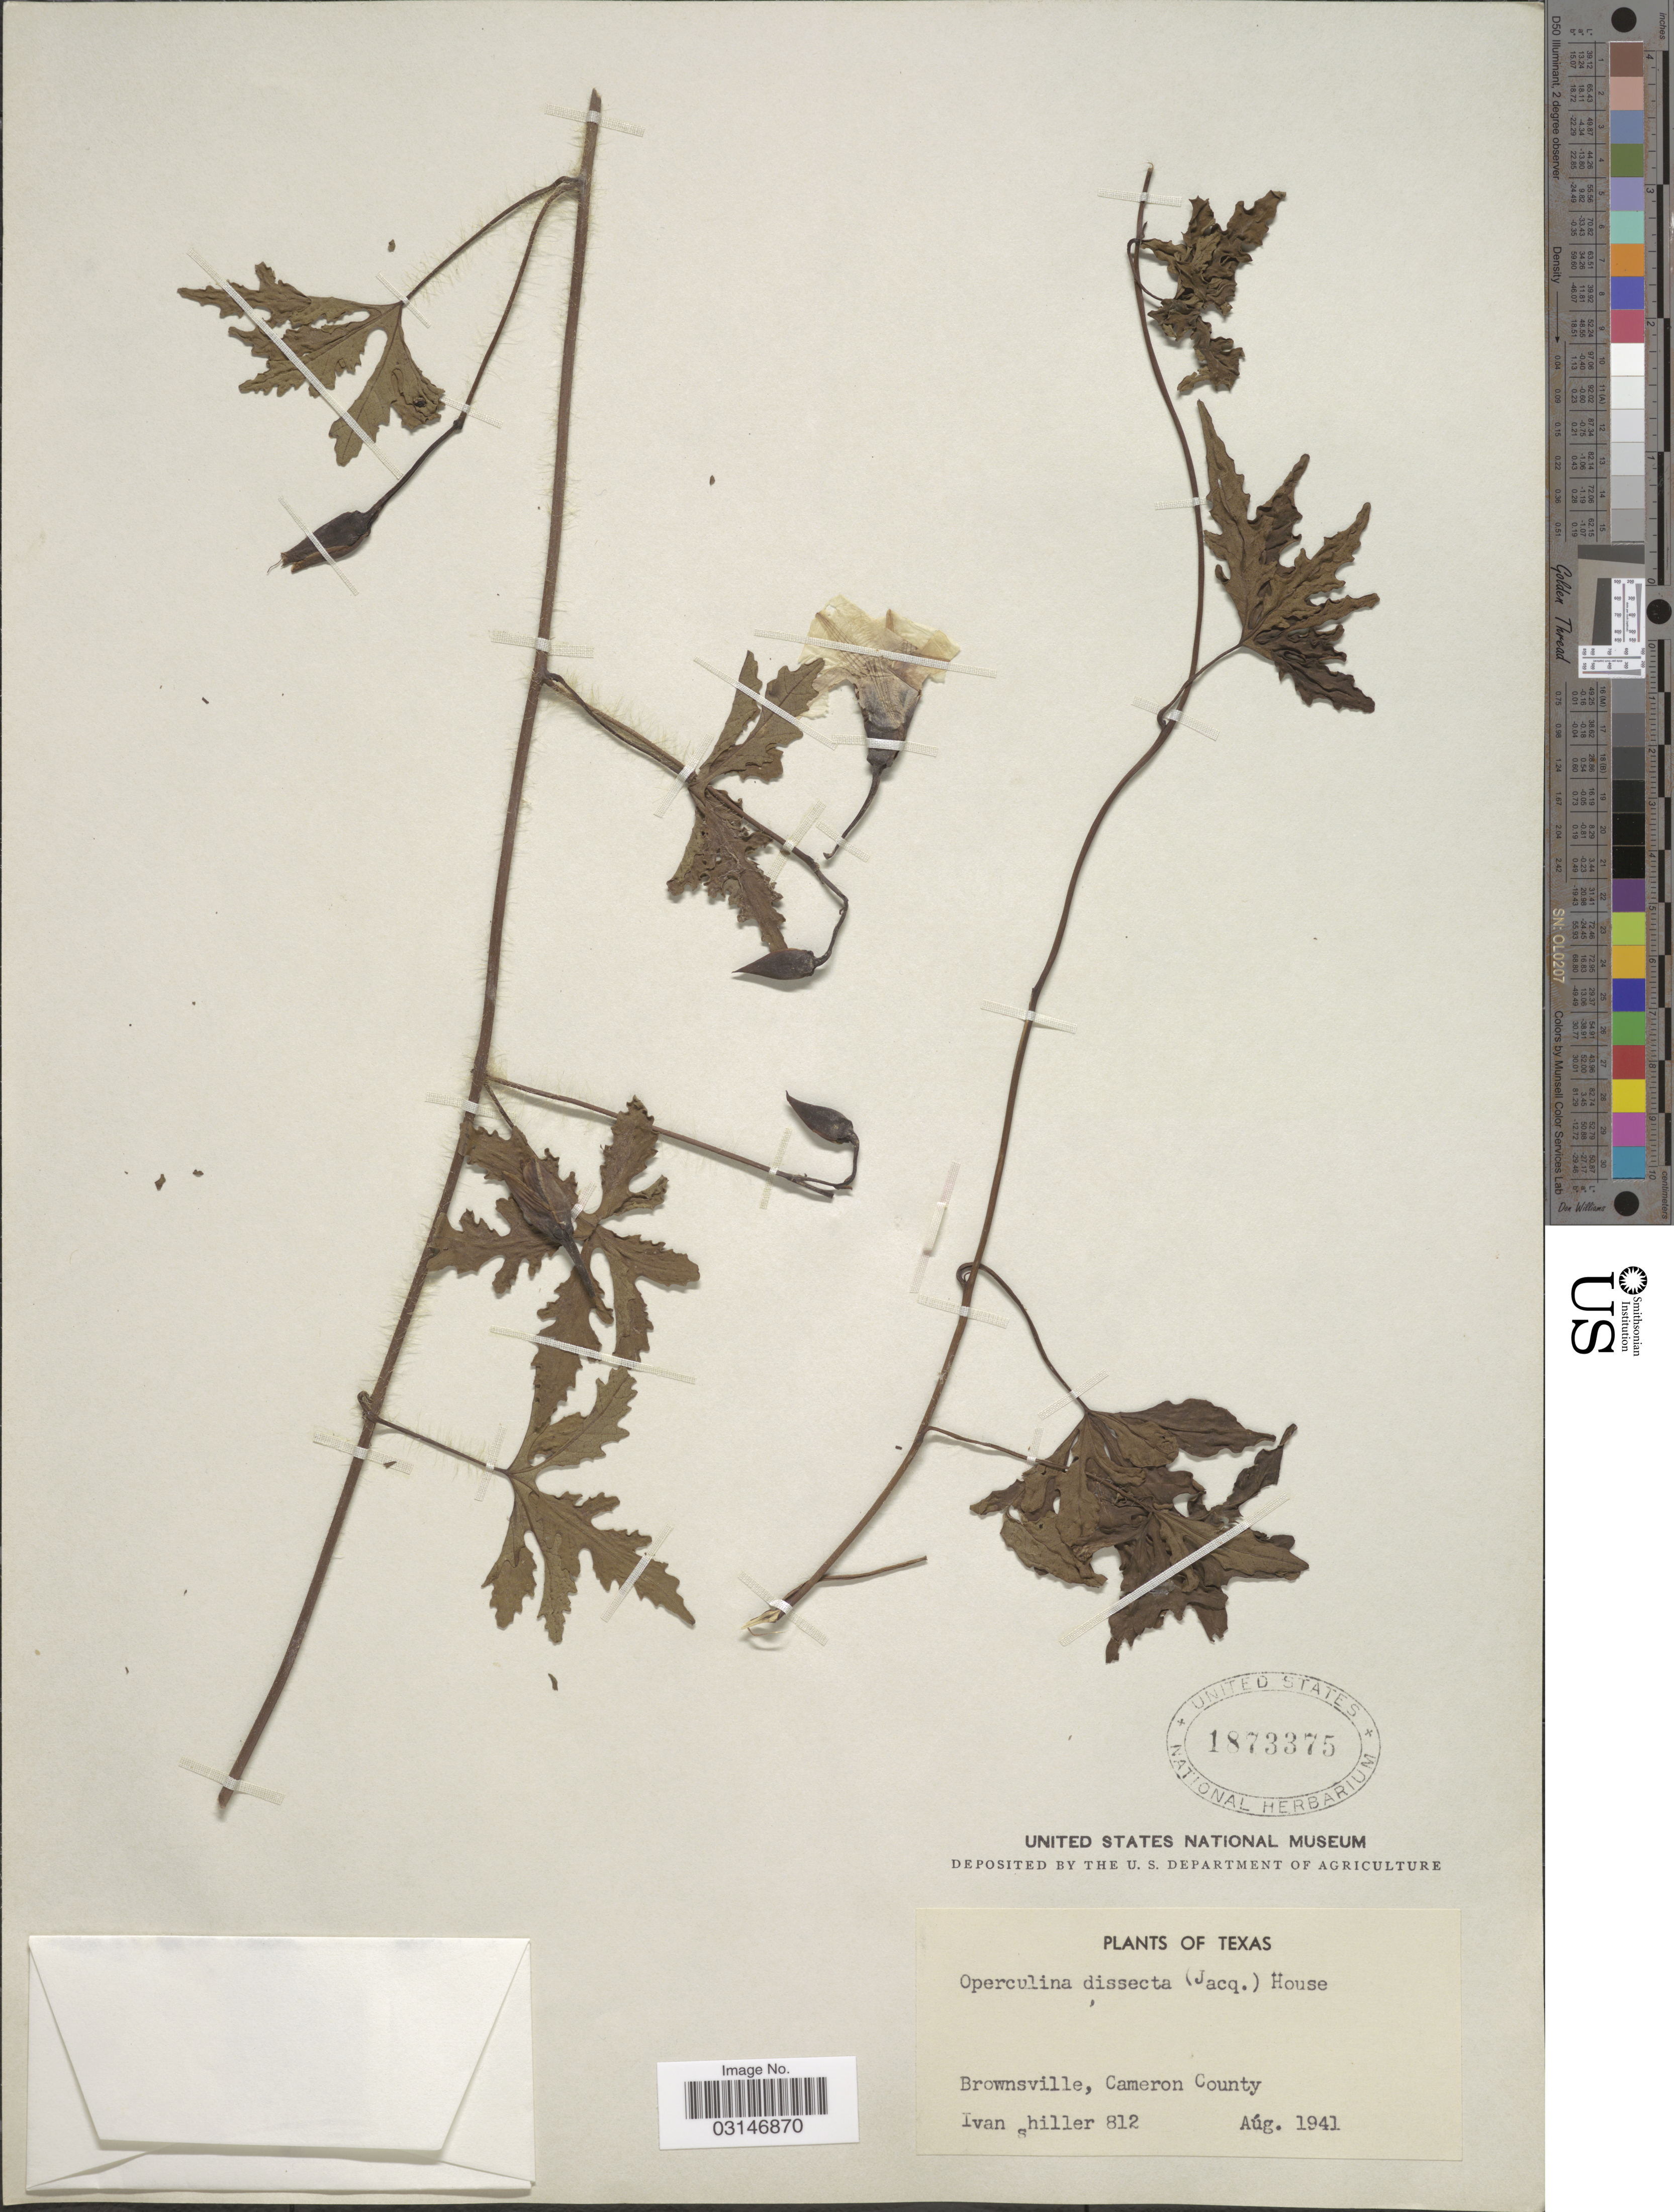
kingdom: Plantae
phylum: Tracheophyta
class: Magnoliopsida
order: Solanales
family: Convolvulaceae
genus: Distimake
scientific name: Distimake dissectus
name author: (Jacq.) A. R. Simões & Staples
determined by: Strong, Mark T., (BOT), Smithsonian Institution - National Museum of Natural History (UNITED STATES)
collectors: I. Shiller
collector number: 812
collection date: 1941-08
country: United States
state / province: Texas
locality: Brownsville, Cameron County.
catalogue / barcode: US 1873375